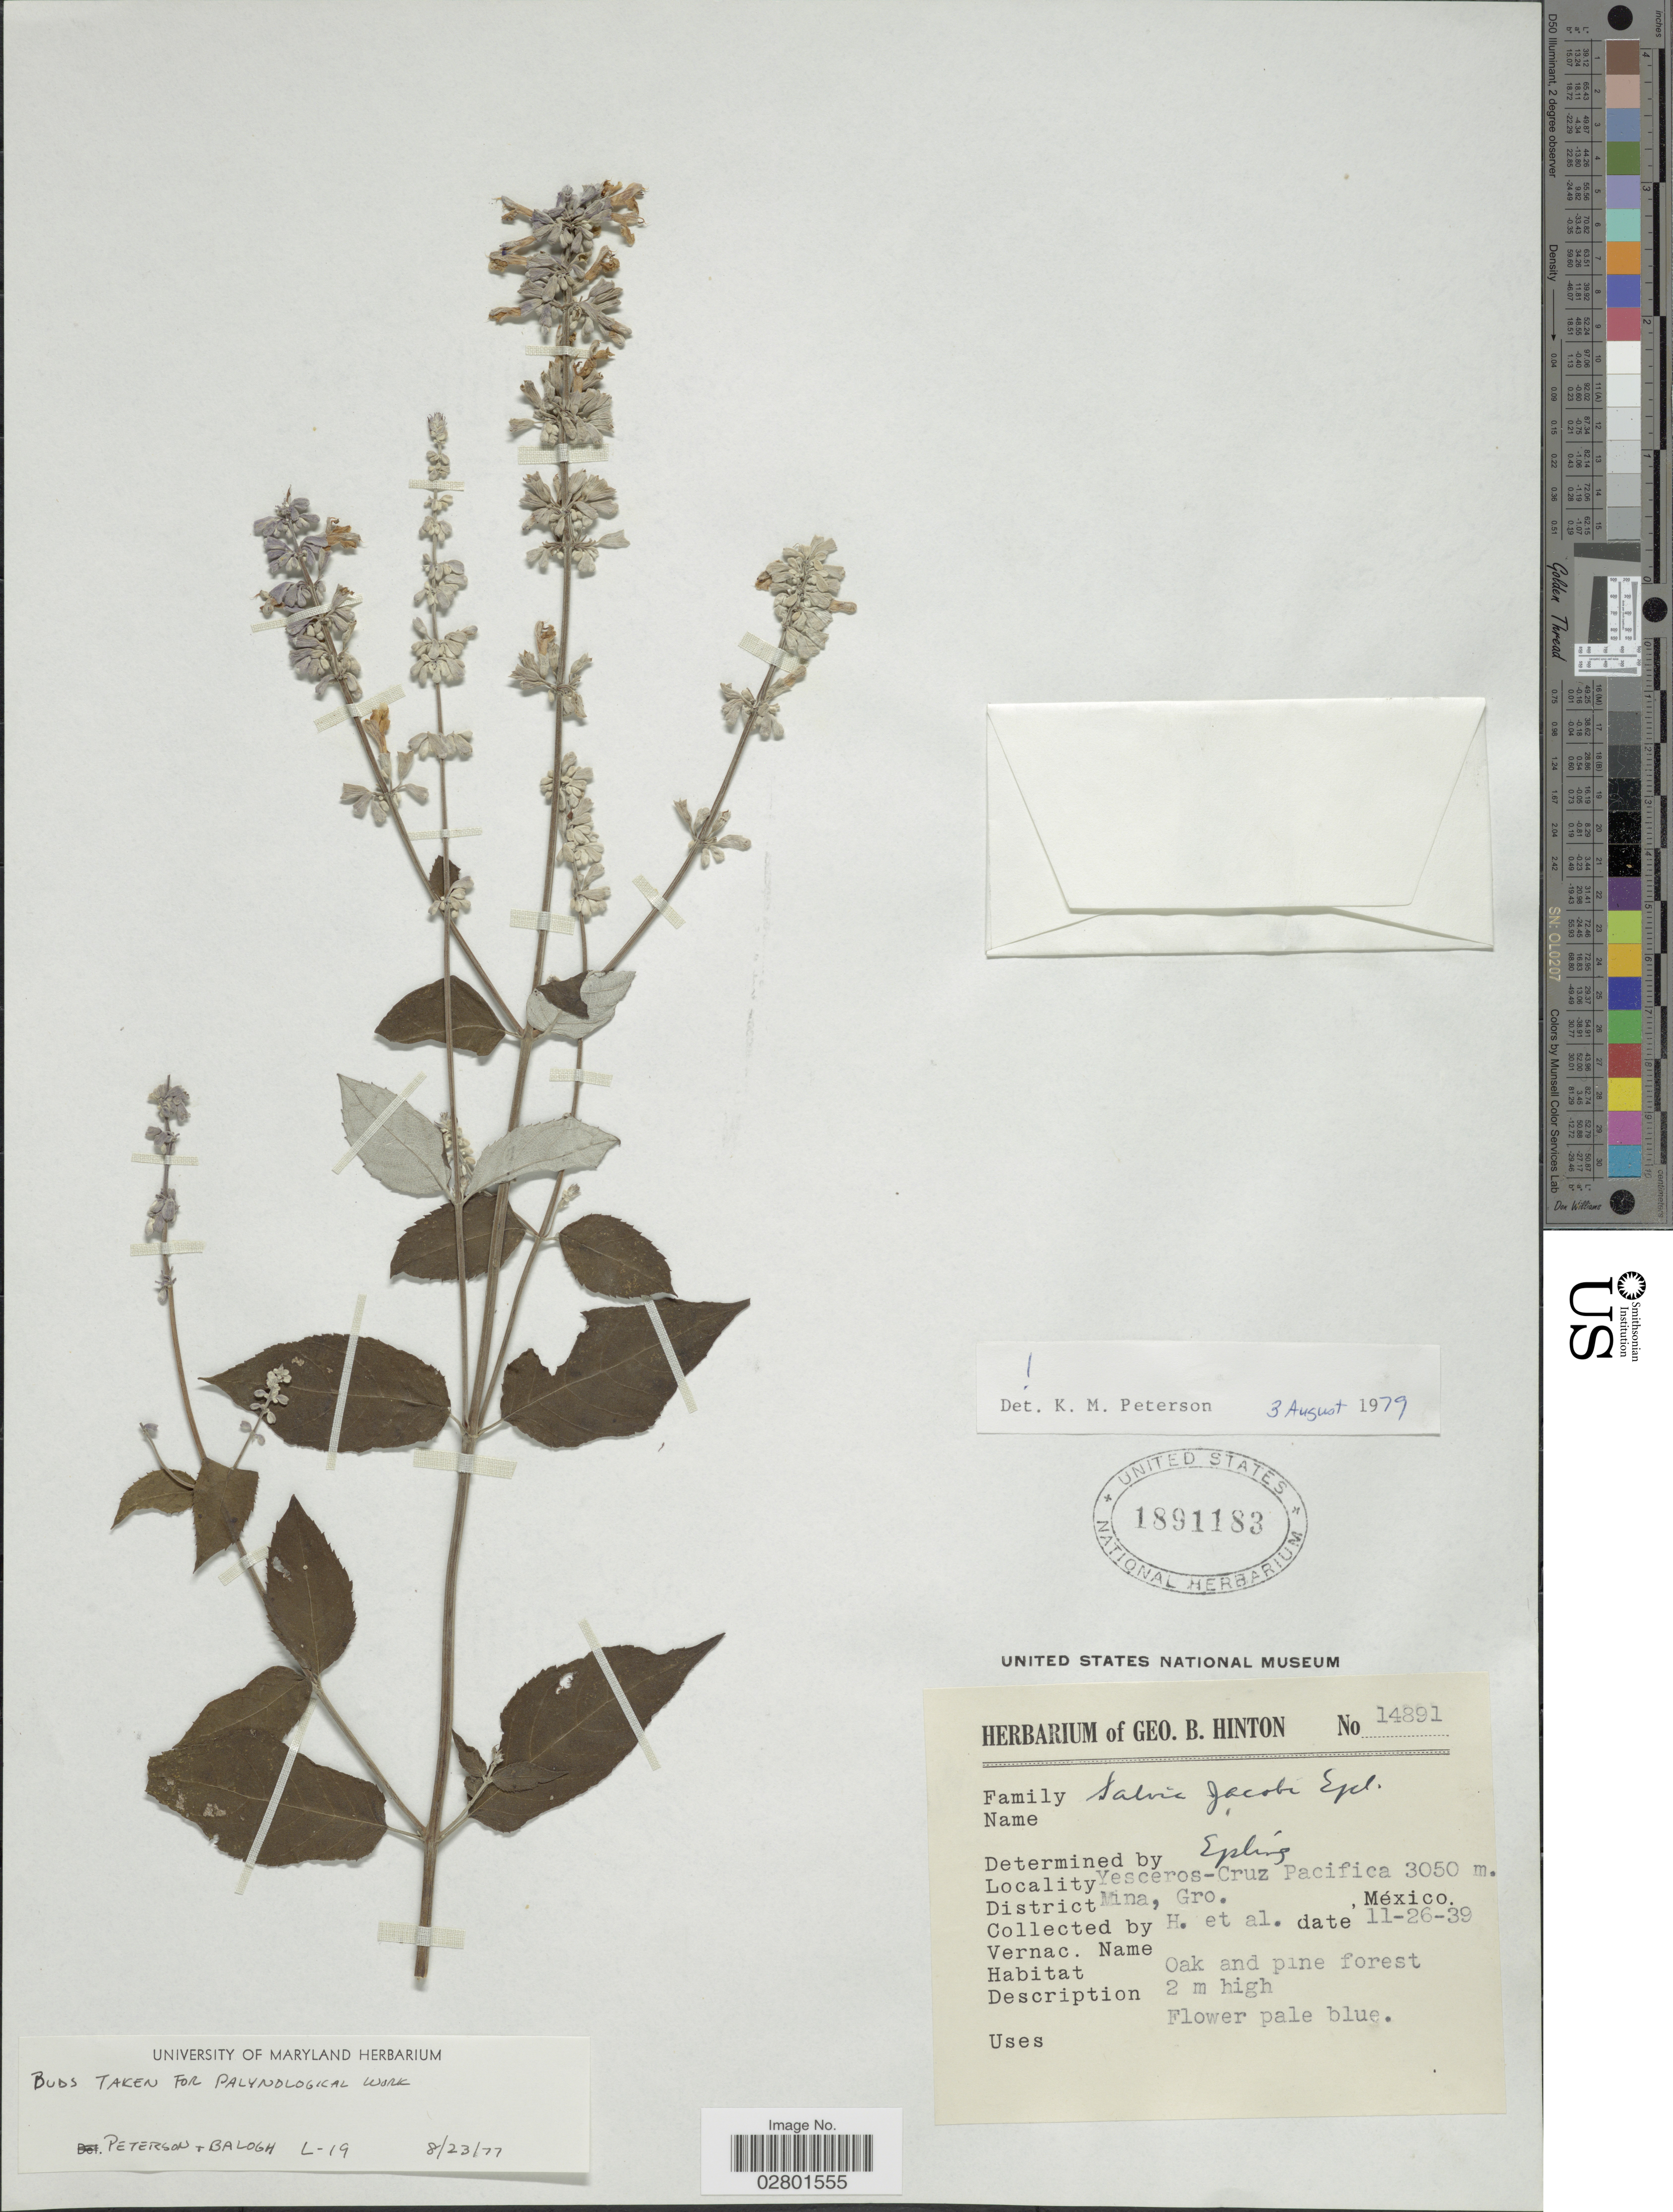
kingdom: Plantae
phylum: Tracheophyta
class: Magnoliopsida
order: Lamiales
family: Lamiaceae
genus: Salvia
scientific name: Salvia jacobi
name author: Epling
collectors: G. B. Hinton & et al.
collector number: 14891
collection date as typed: Transcribed d/m/y: 26/11/39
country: Mexico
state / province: Guerrero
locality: Yesceros-Cruz Pacifica, District Mina.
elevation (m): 3050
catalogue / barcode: US 1891183